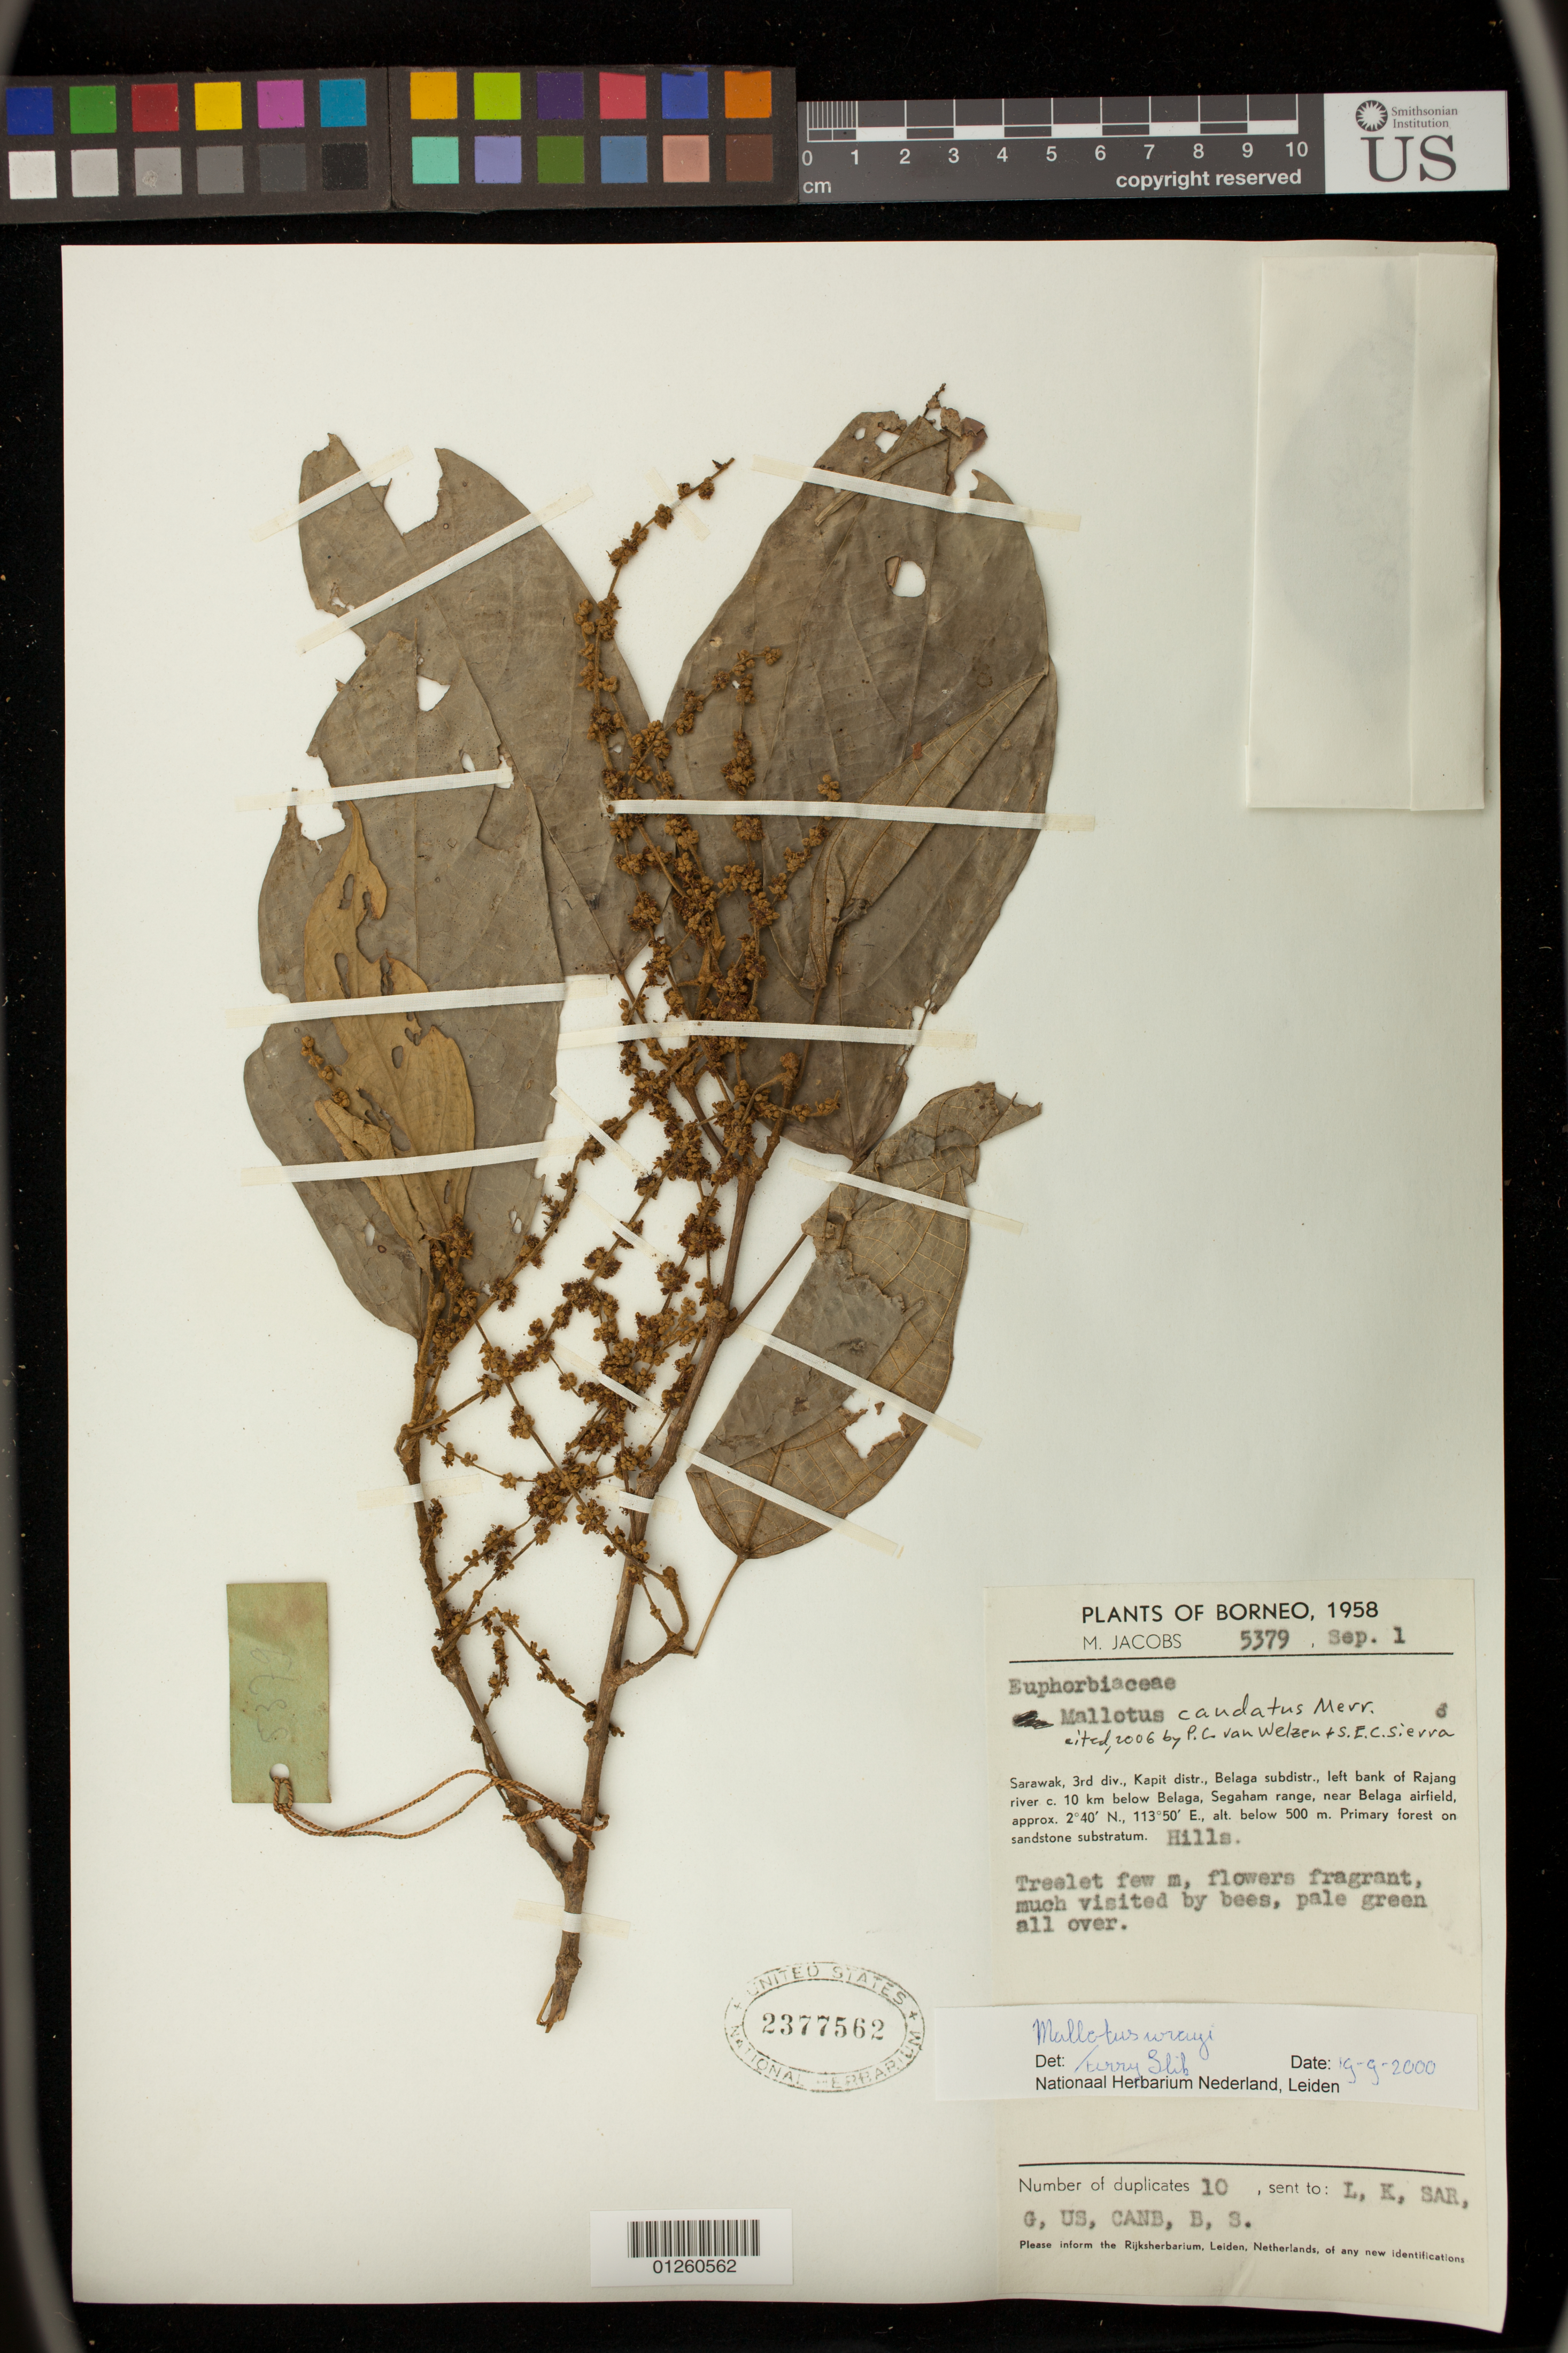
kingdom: Plantae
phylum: Tracheophyta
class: Magnoliopsida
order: Malpighiales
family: Euphorbiaceae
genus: Mallotus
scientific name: Mallotus caudatus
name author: Merr.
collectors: M. Jacobs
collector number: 5379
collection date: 1958-09-01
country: Malaysia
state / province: Sarawak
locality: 3rd div., Kapit distr., Belaga subdistr., left bank of Rajang river c. 10 km below Belaga, Segaham range, near Belaga airfield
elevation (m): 500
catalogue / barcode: US 2377562